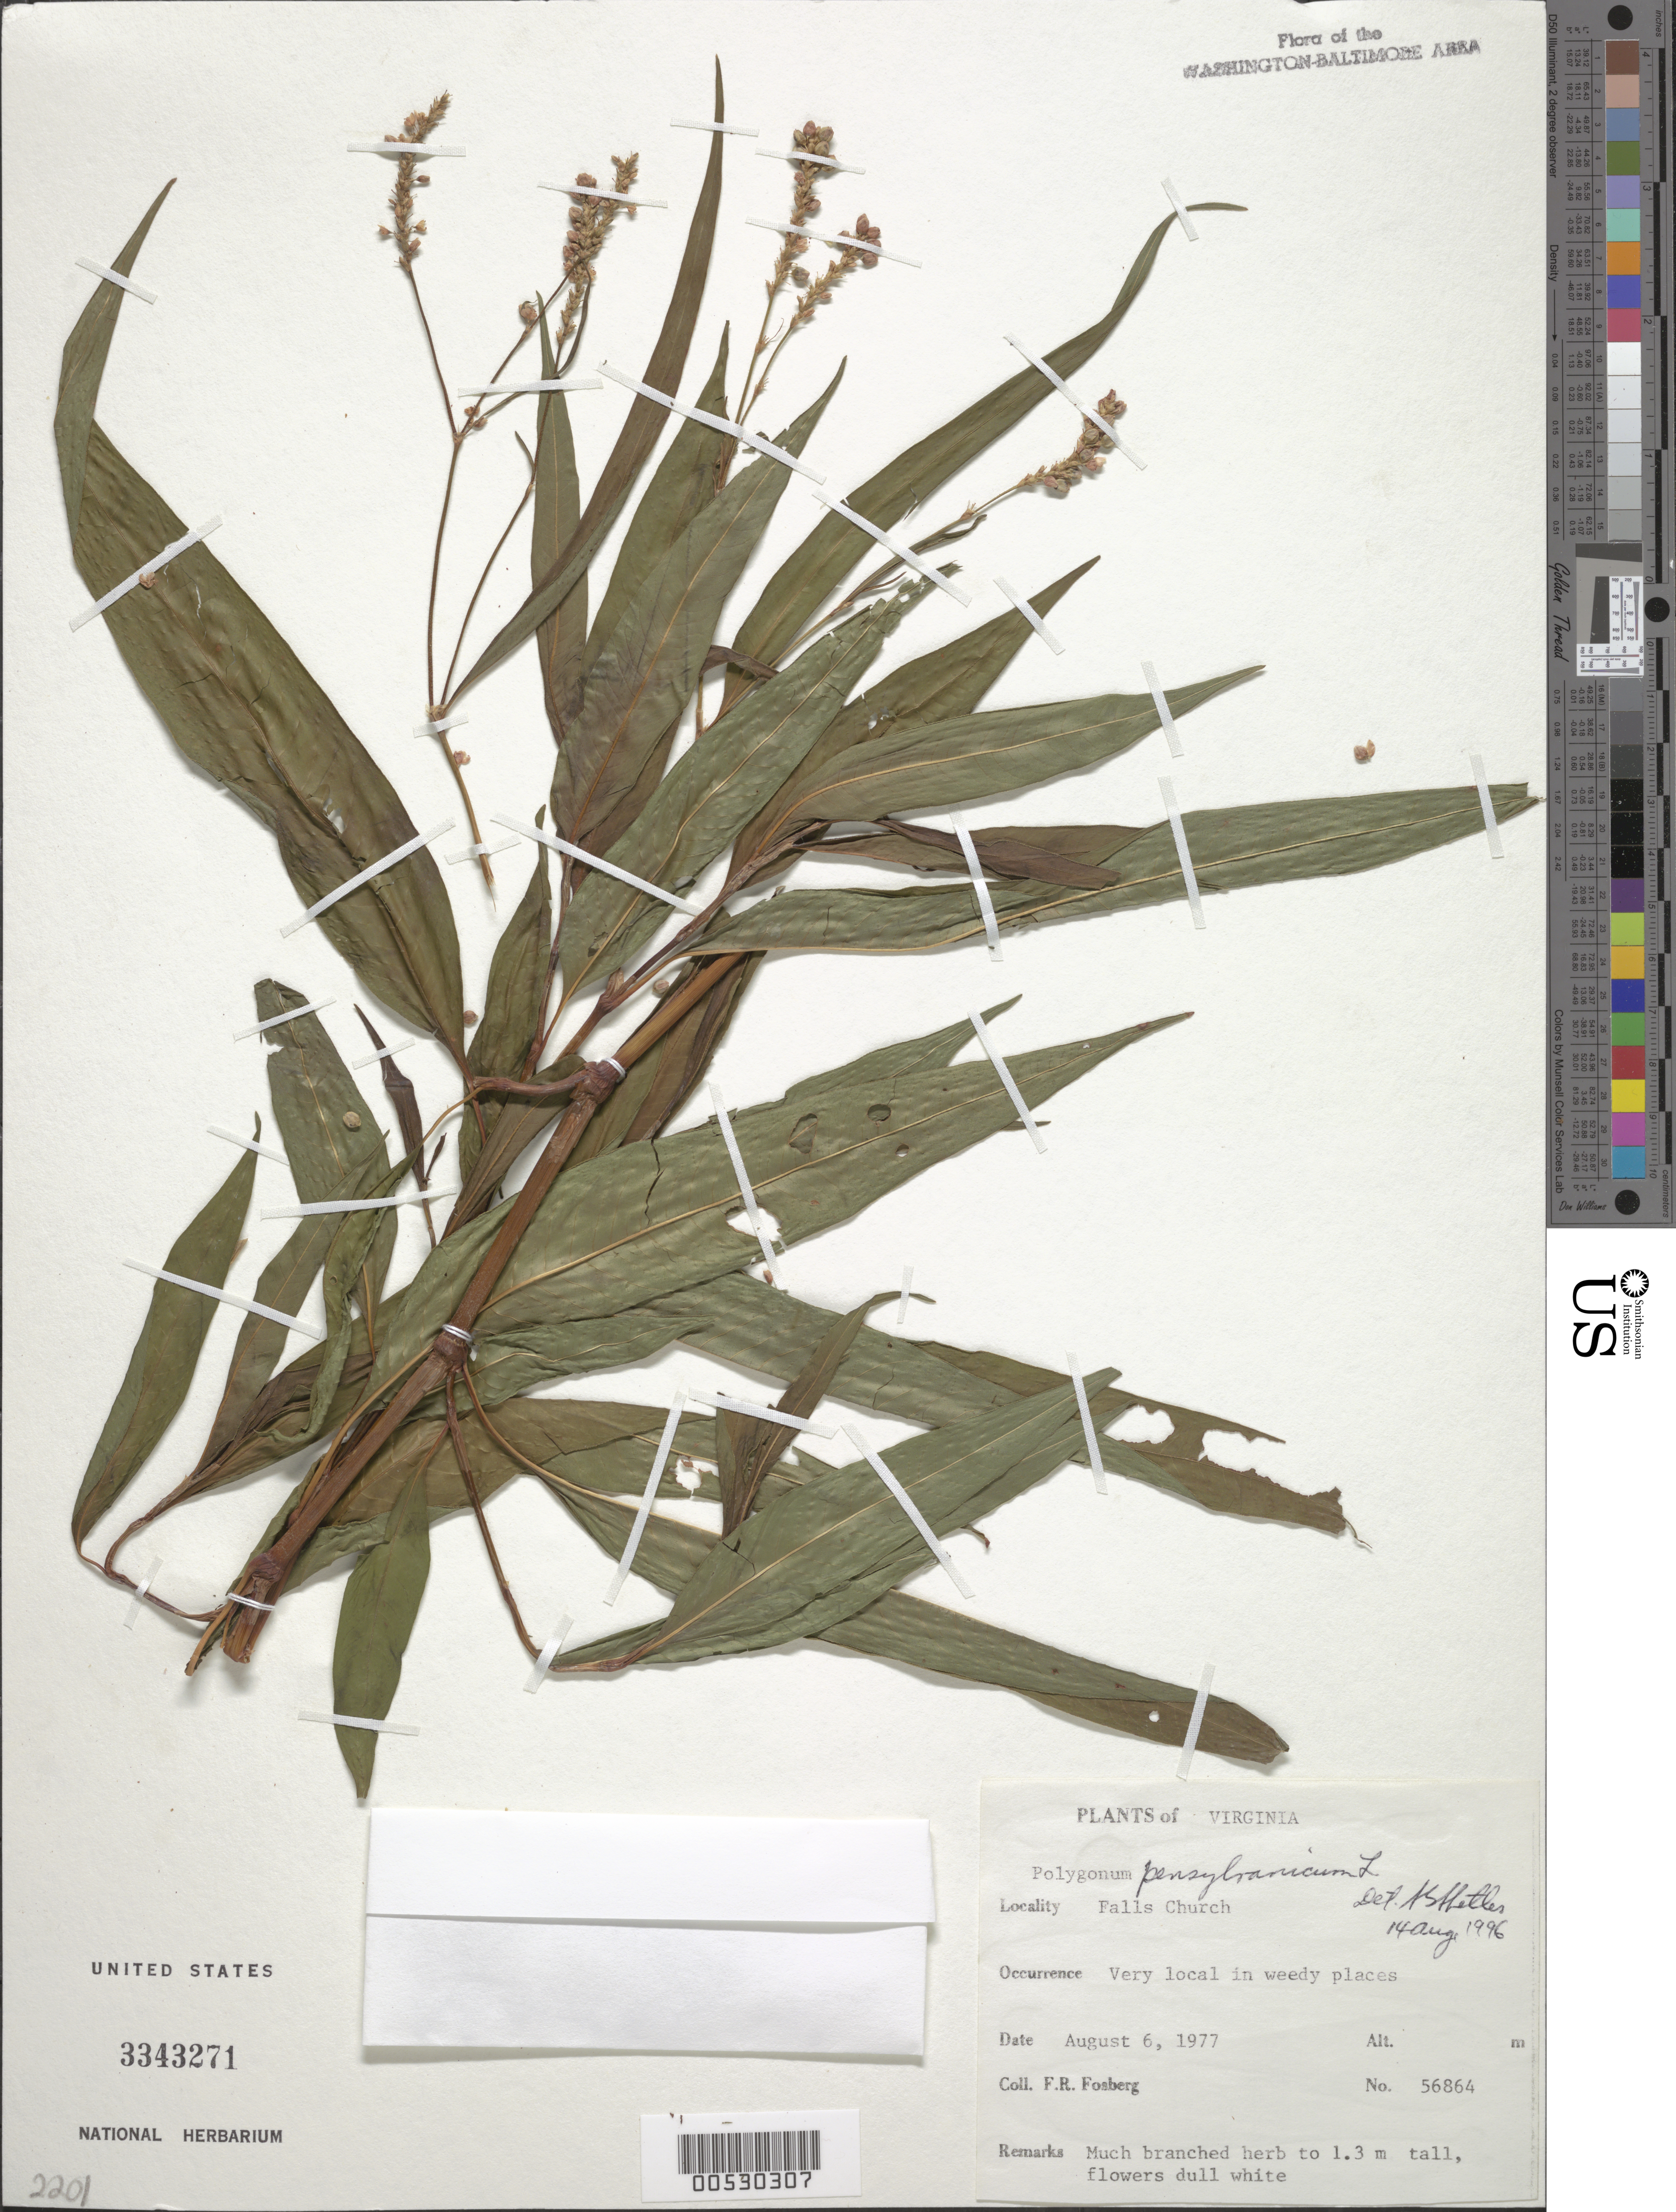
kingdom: Plantae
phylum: Tracheophyta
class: Magnoliopsida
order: Caryophyllales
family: Polygonaceae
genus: Persicaria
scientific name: Persicaria pensylvanica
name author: (L.) M. Gómez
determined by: Atha, D. E.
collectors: F. R. Fosberg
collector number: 56864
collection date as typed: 06 Aug 1977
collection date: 1977-08-06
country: United States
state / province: Virginia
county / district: City of Falls Church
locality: Falls Church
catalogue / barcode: US 3343271